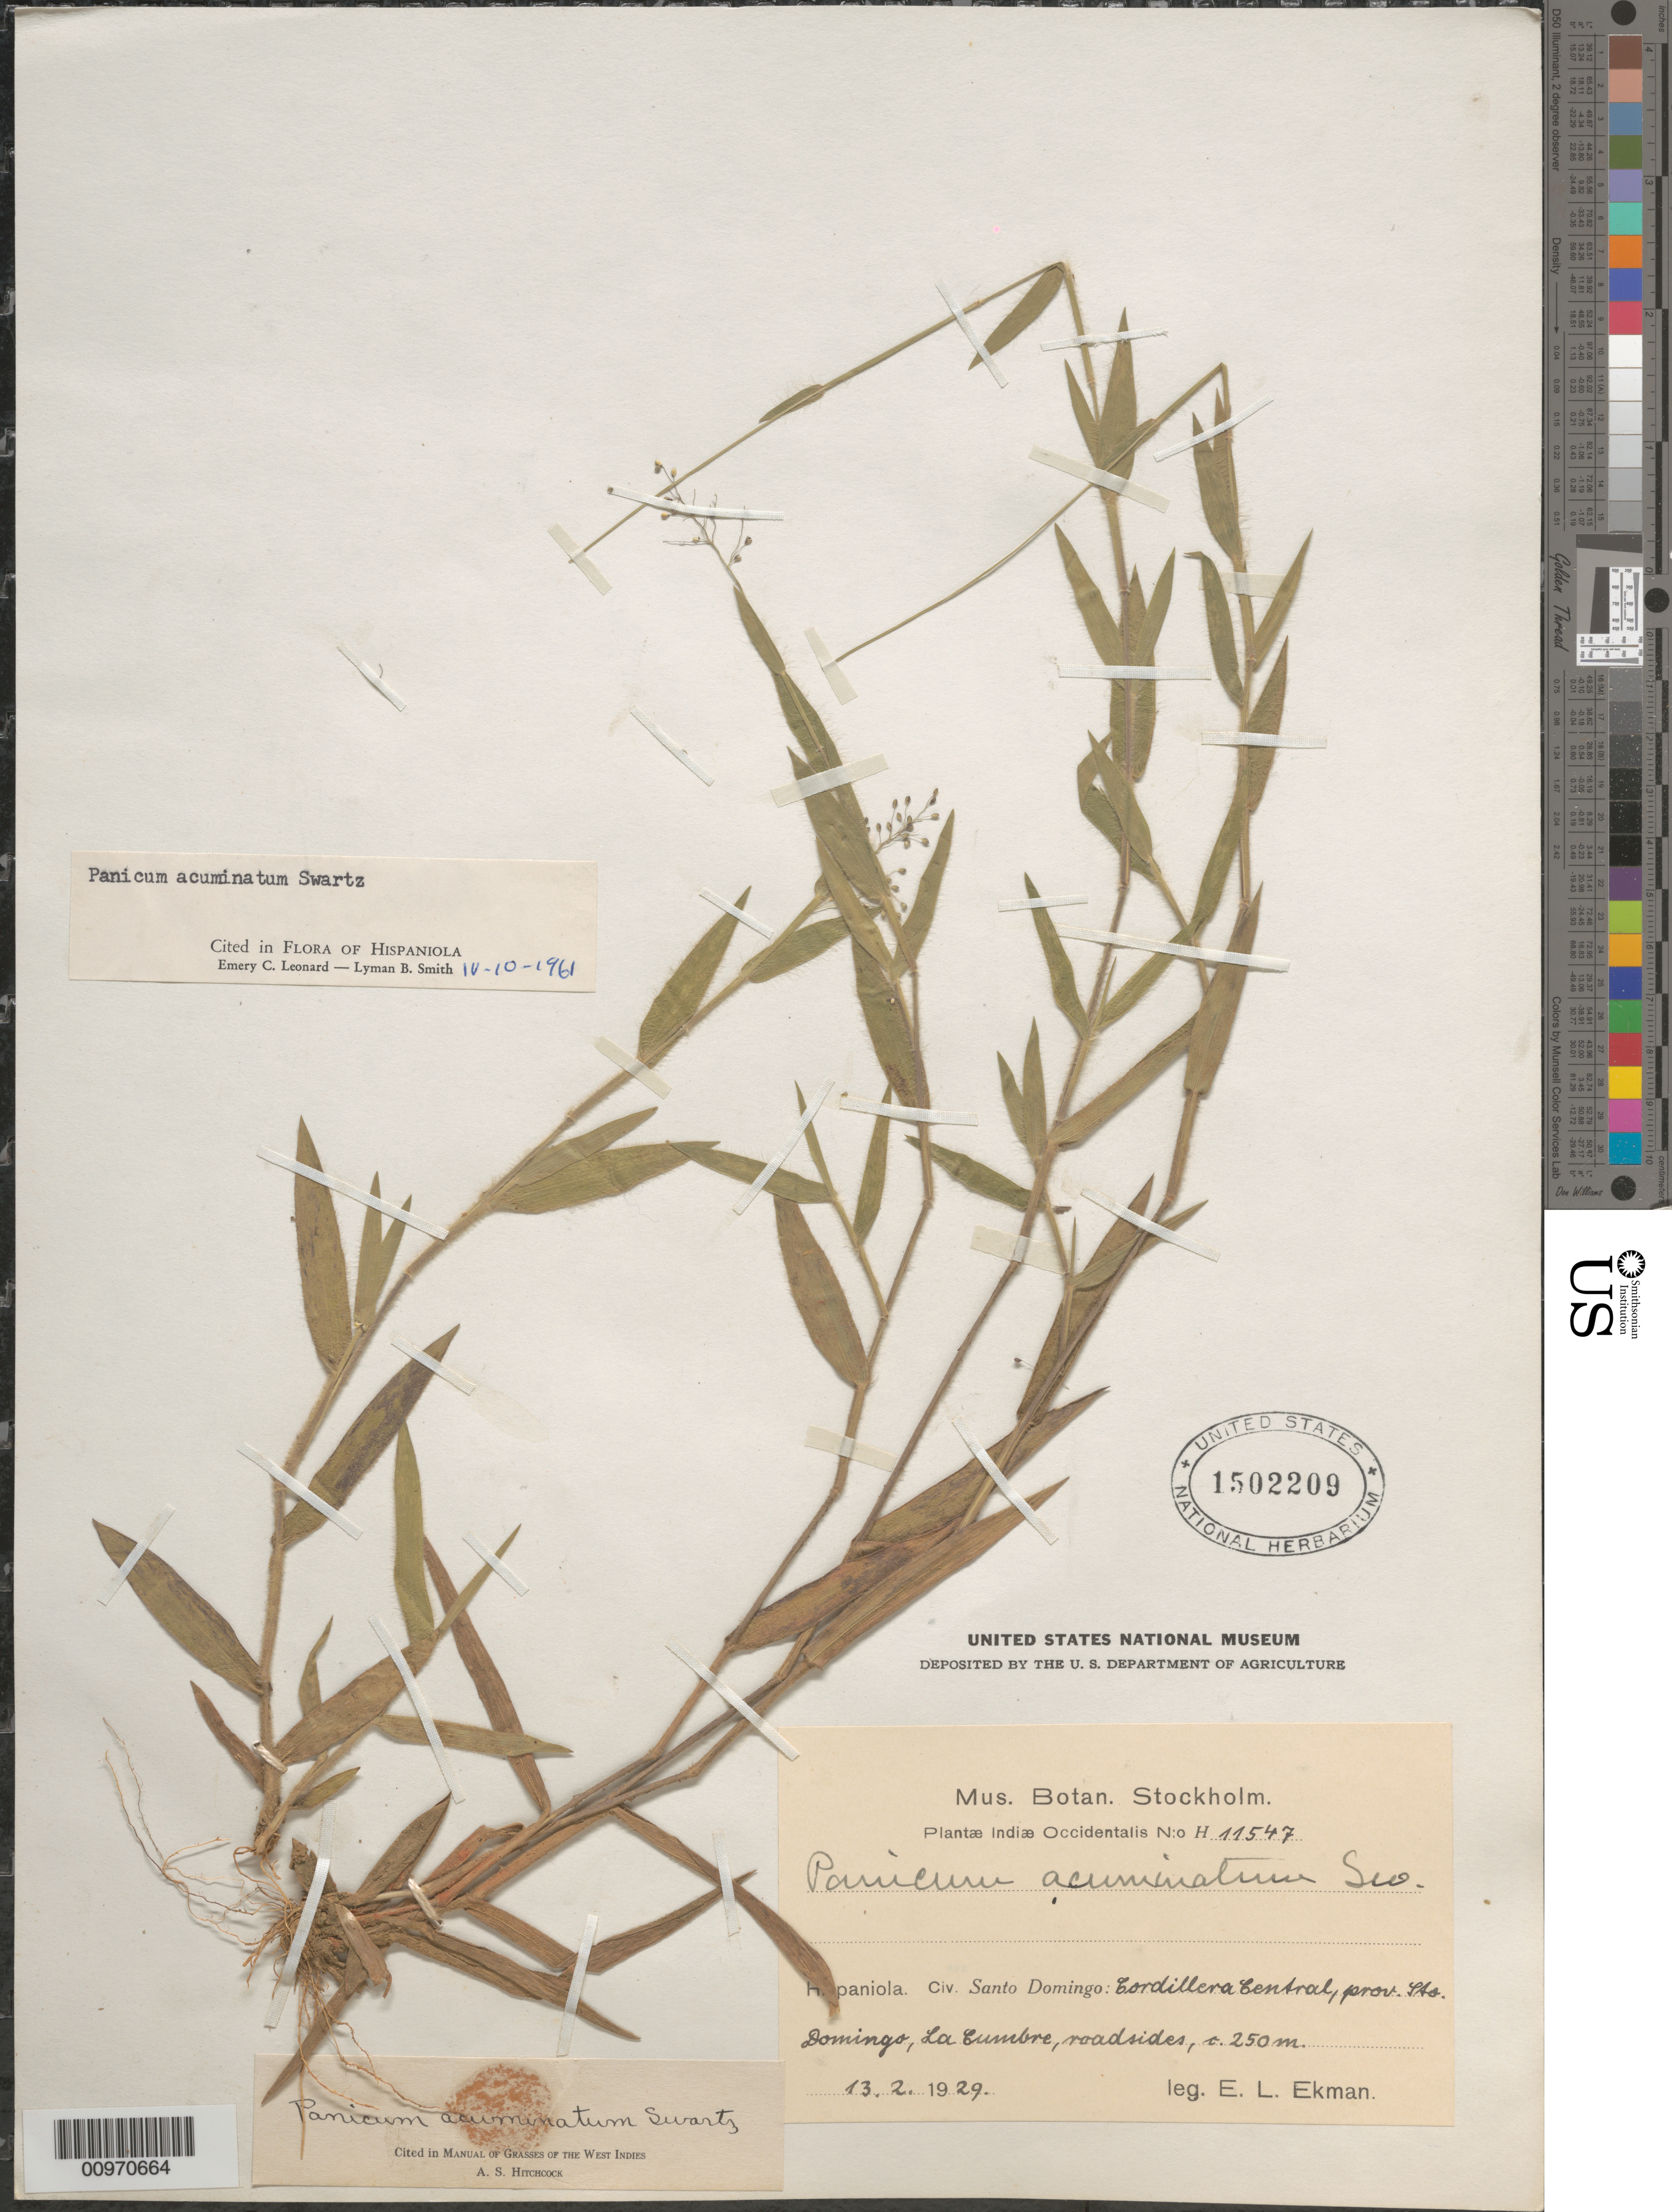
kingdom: Plantae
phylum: Tracheophyta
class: Liliopsida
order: Poales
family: Poaceae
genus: Panicum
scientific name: Panicum acuminatum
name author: Sw.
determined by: Leonard, E. C.; Smith, L. B.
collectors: E. L. Ekman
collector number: H 11547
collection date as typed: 13 Feb 1929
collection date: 1929-02-13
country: Dominican Republic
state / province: Santo Domingo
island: Hispaniola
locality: Cordillera Central, La Cumbre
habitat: Roadsides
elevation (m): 250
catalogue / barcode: US 1502209